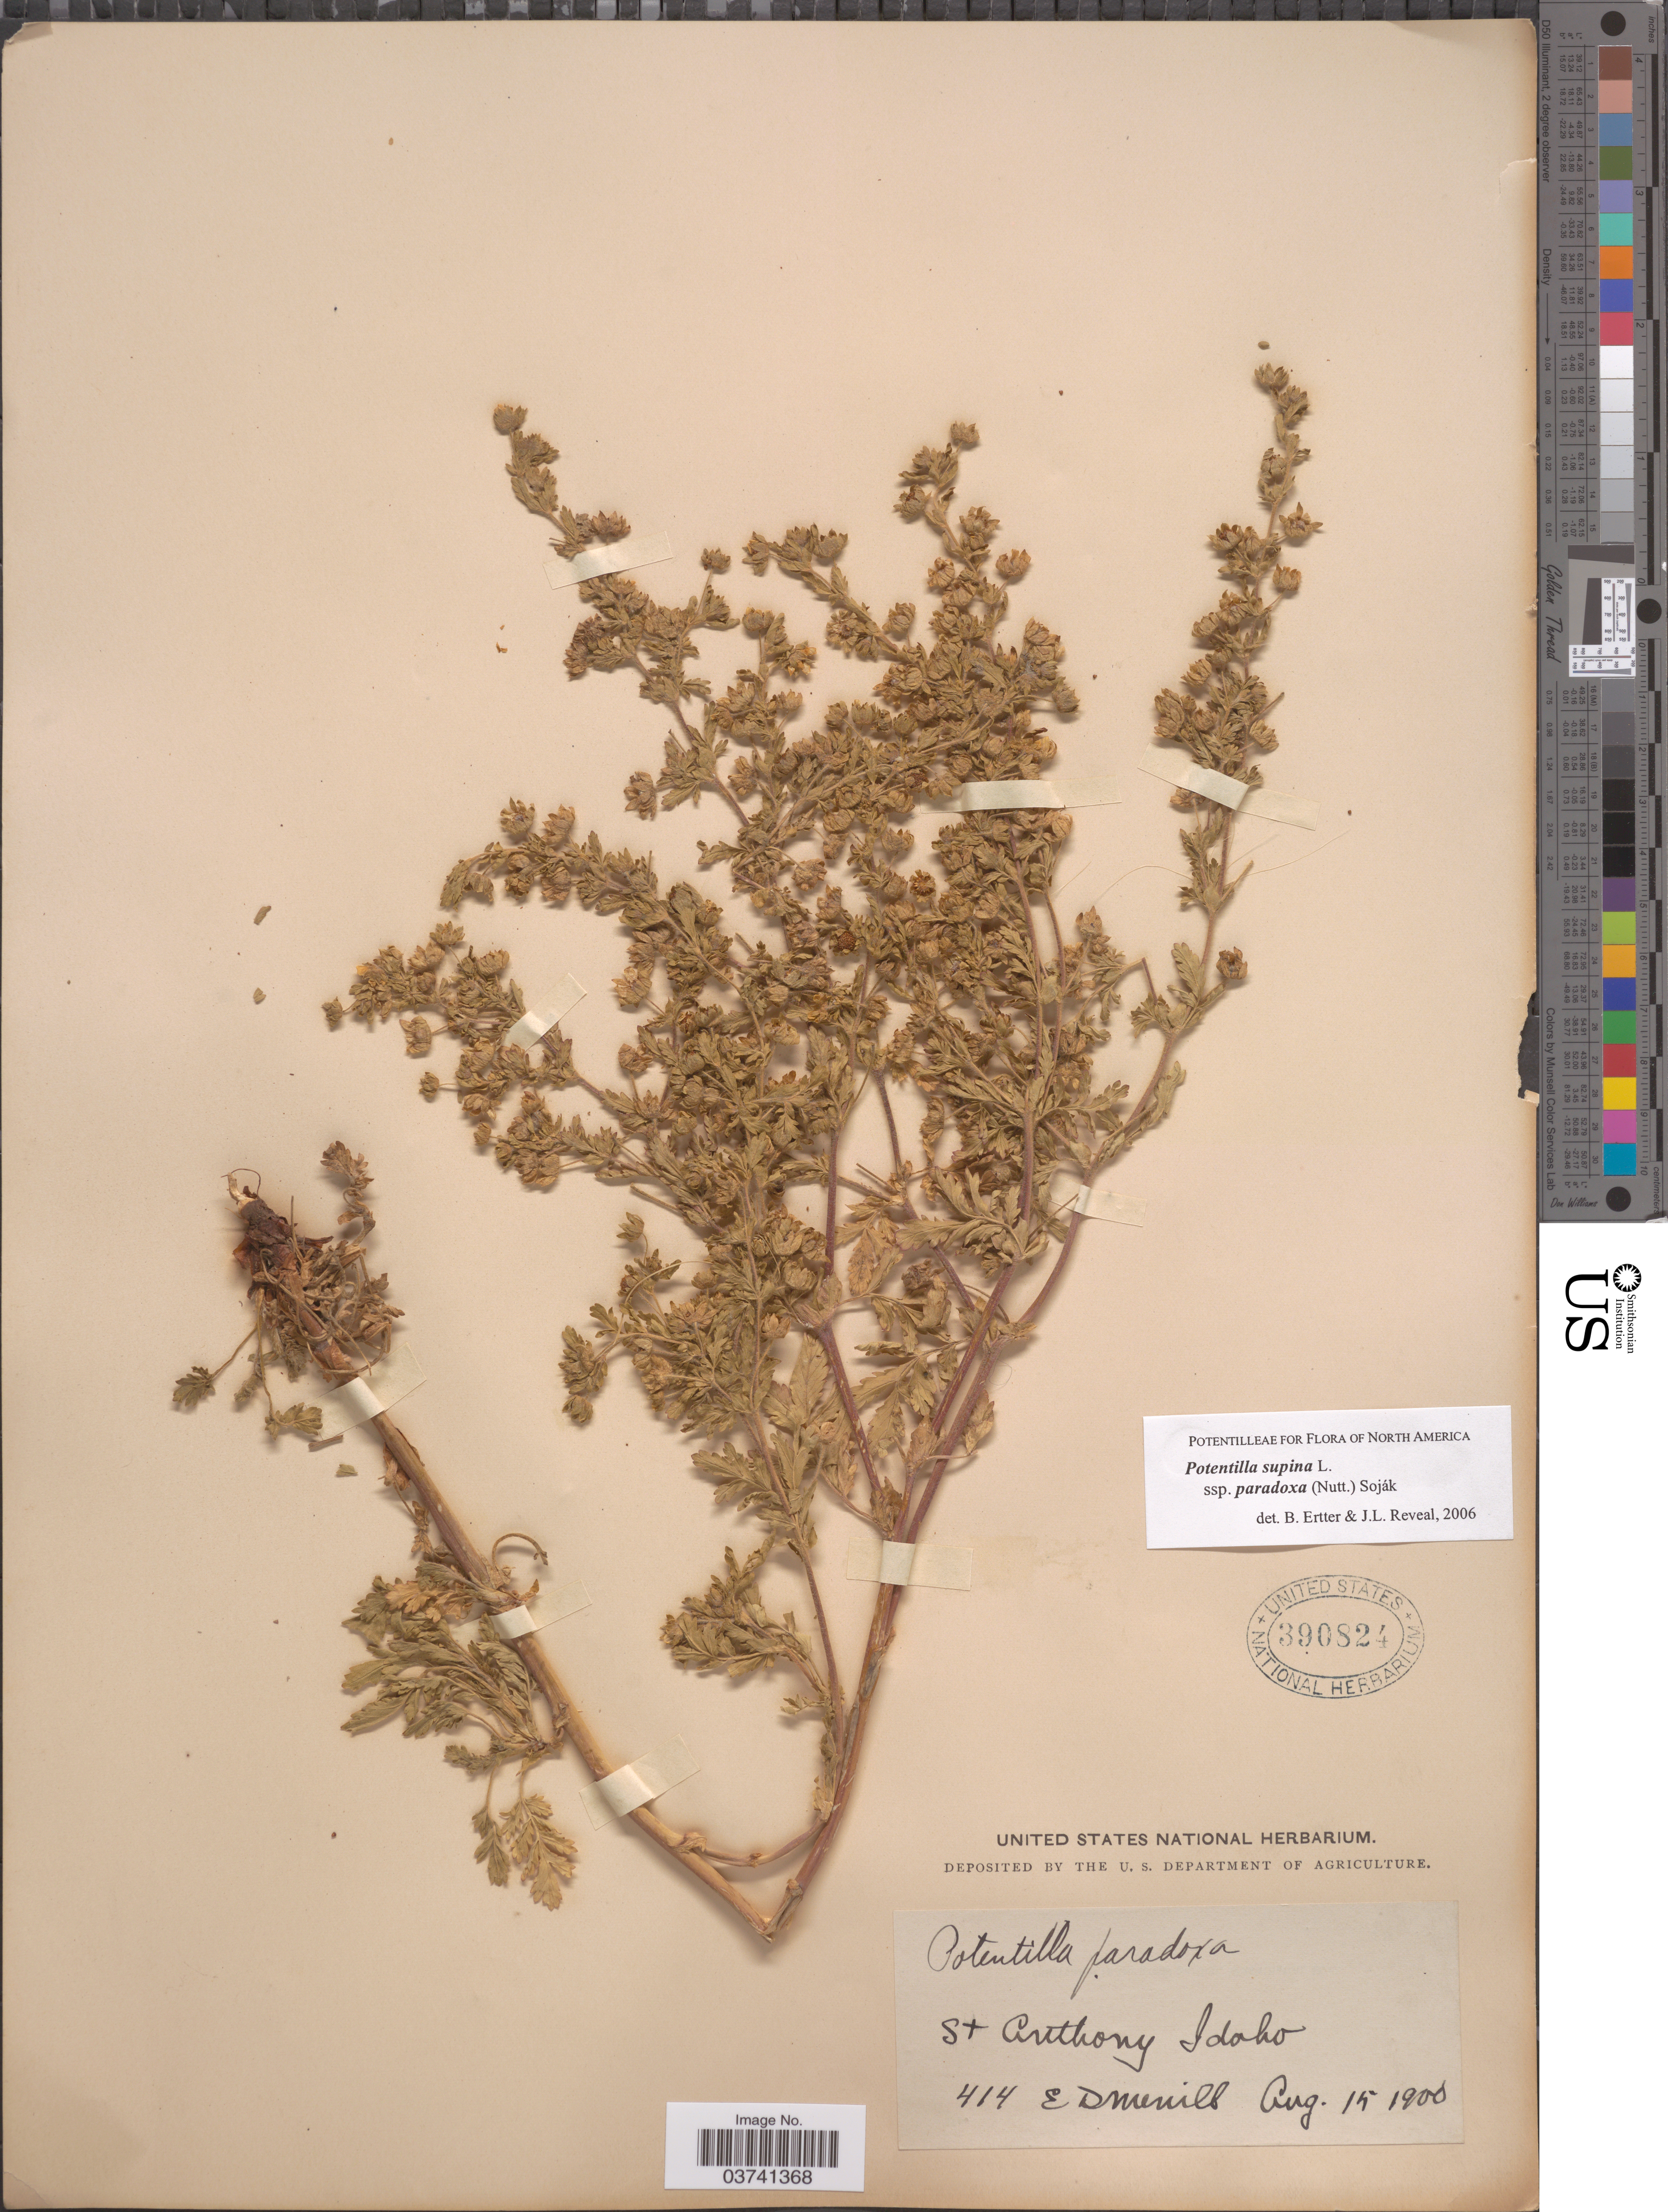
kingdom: Plantae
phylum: Tracheophyta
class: Magnoliopsida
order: Rosales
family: Rosaceae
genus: Potentilla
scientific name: Potentilla supina subsp. paradoxa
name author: (Nutt.) Soják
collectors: E. D. Merrill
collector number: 414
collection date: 1900-08-15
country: United States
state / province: Idaho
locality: St Anthony.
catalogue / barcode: US 390824